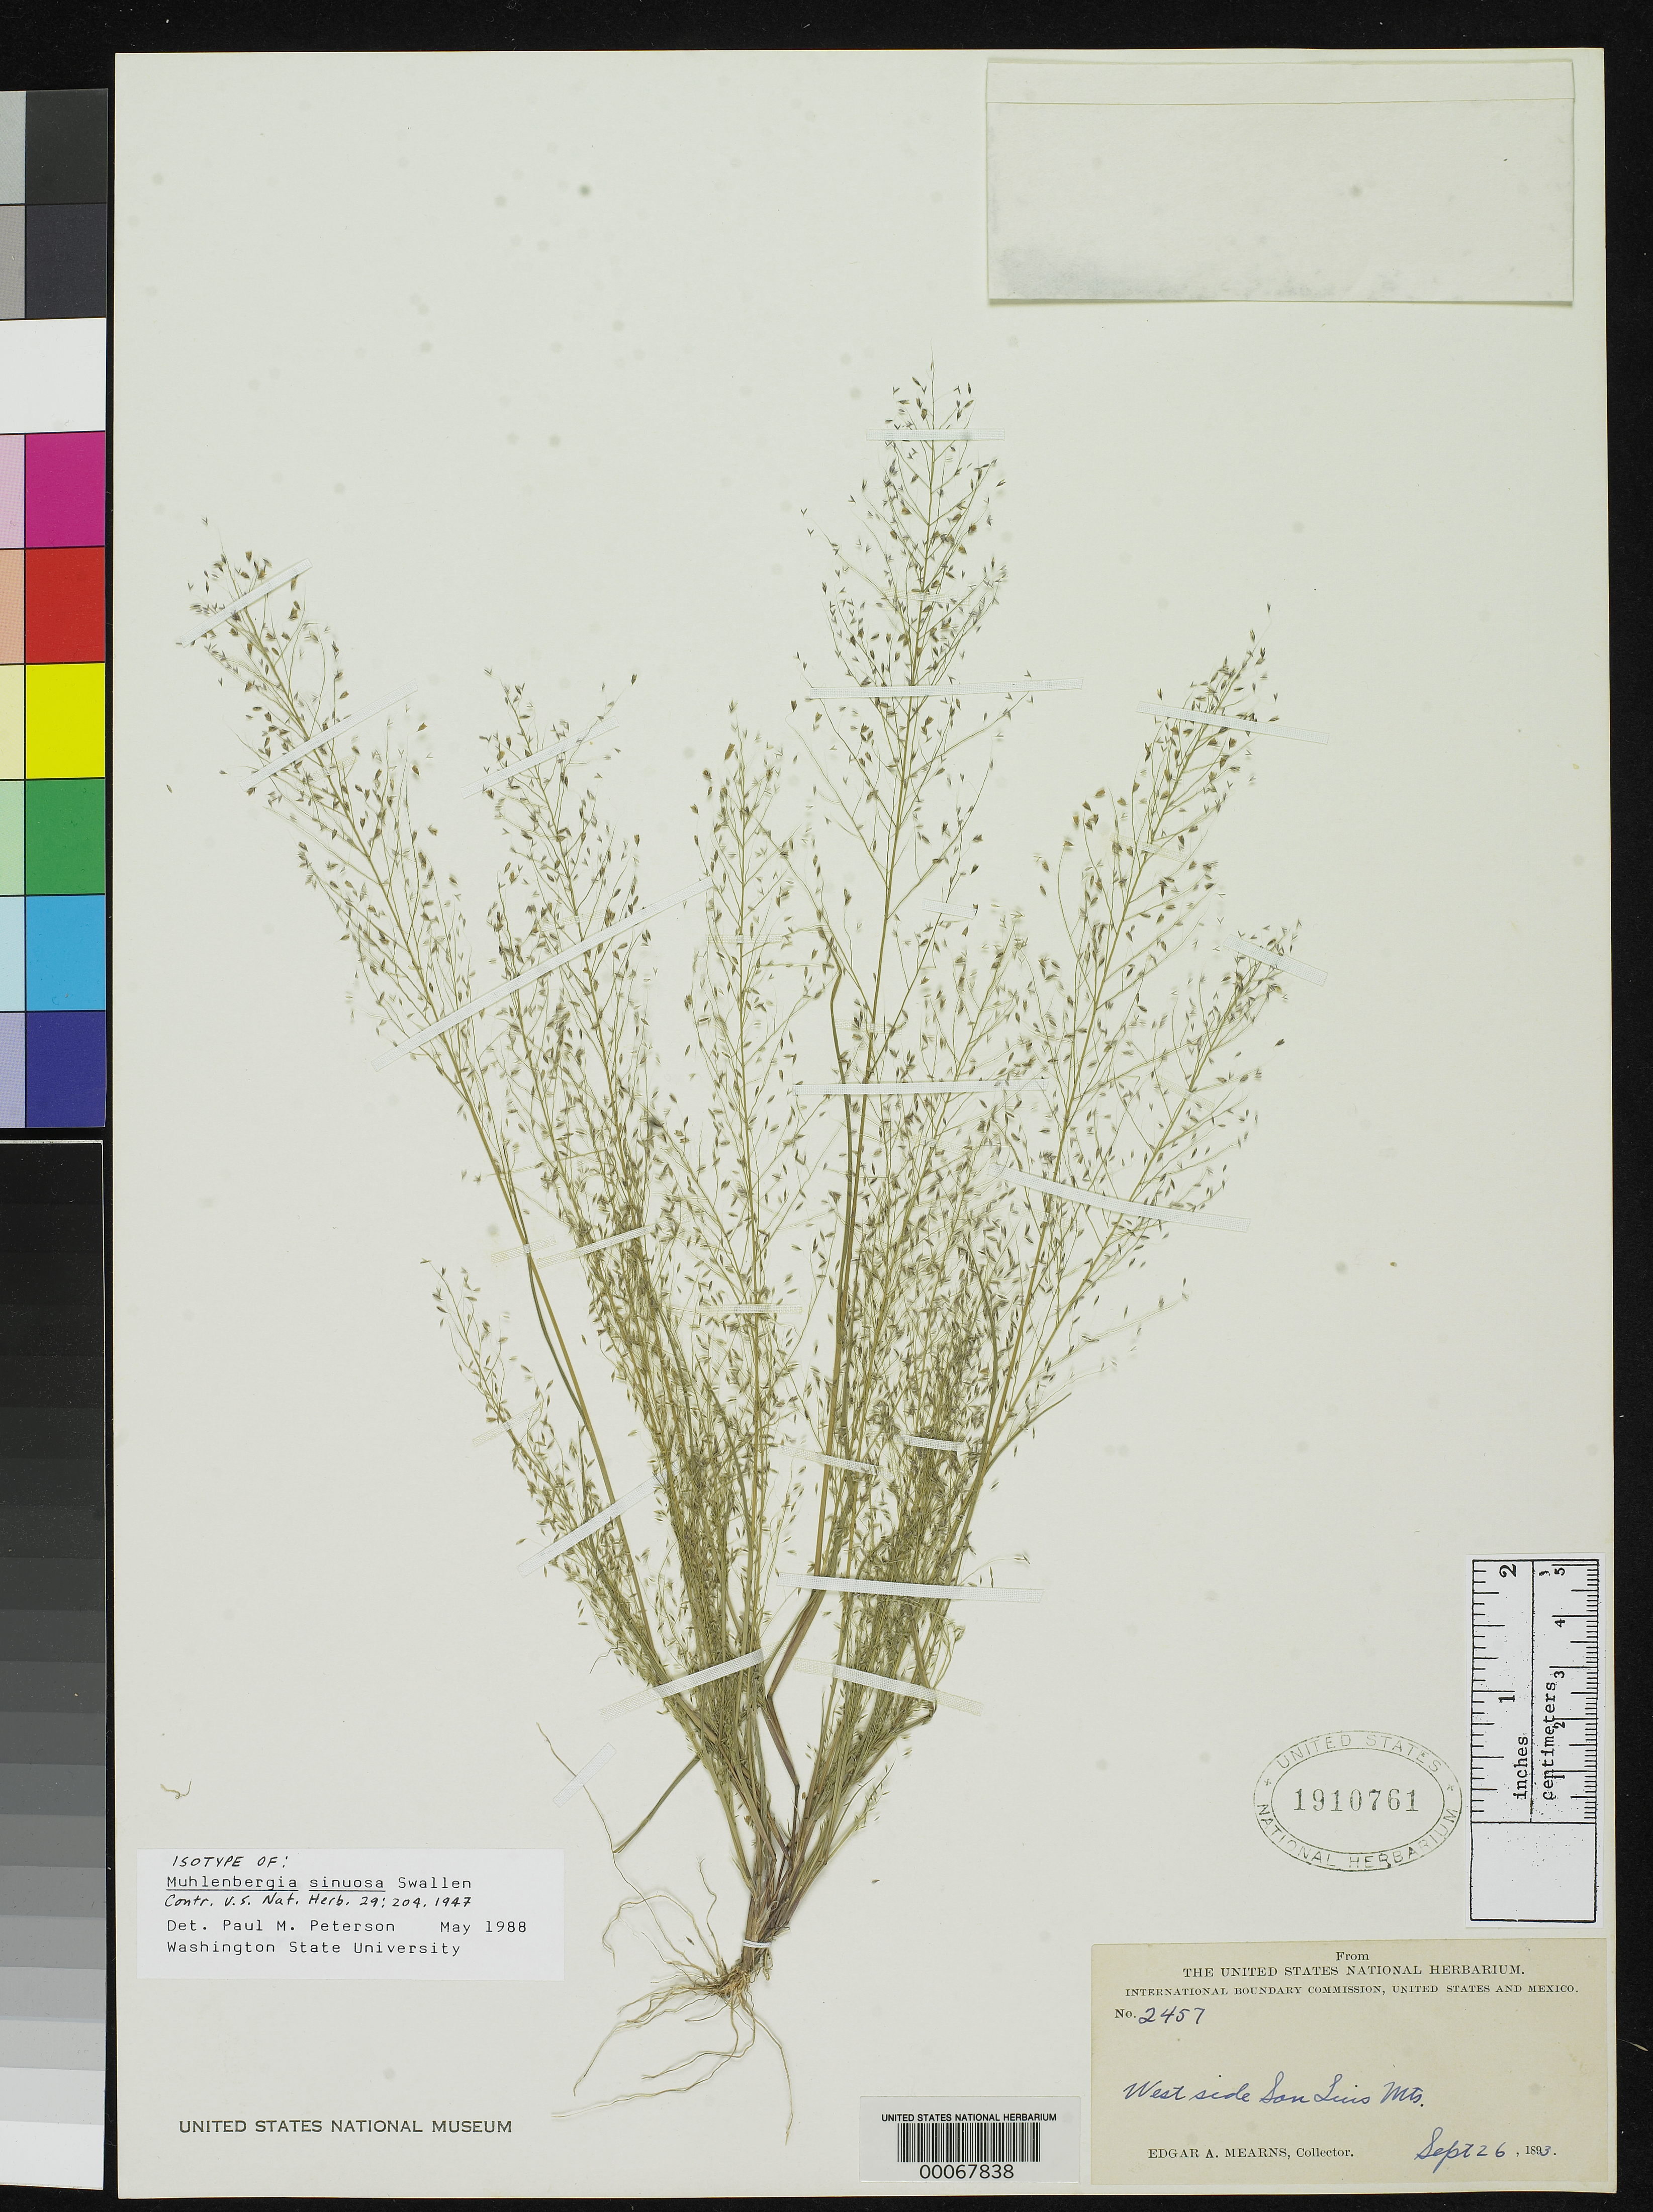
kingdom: Plantae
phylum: Tracheophyta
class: Liliopsida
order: Poales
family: Poaceae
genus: Muhlenbergia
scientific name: Muhlenbergia sinuosa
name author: Swallen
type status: Isotype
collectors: E. A. Mearns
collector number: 2457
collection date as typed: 26 Sep 1893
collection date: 1893-09-26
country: United States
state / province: New Mexico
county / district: Grant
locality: W side of San Luis Mountains.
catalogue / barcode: US 1910761